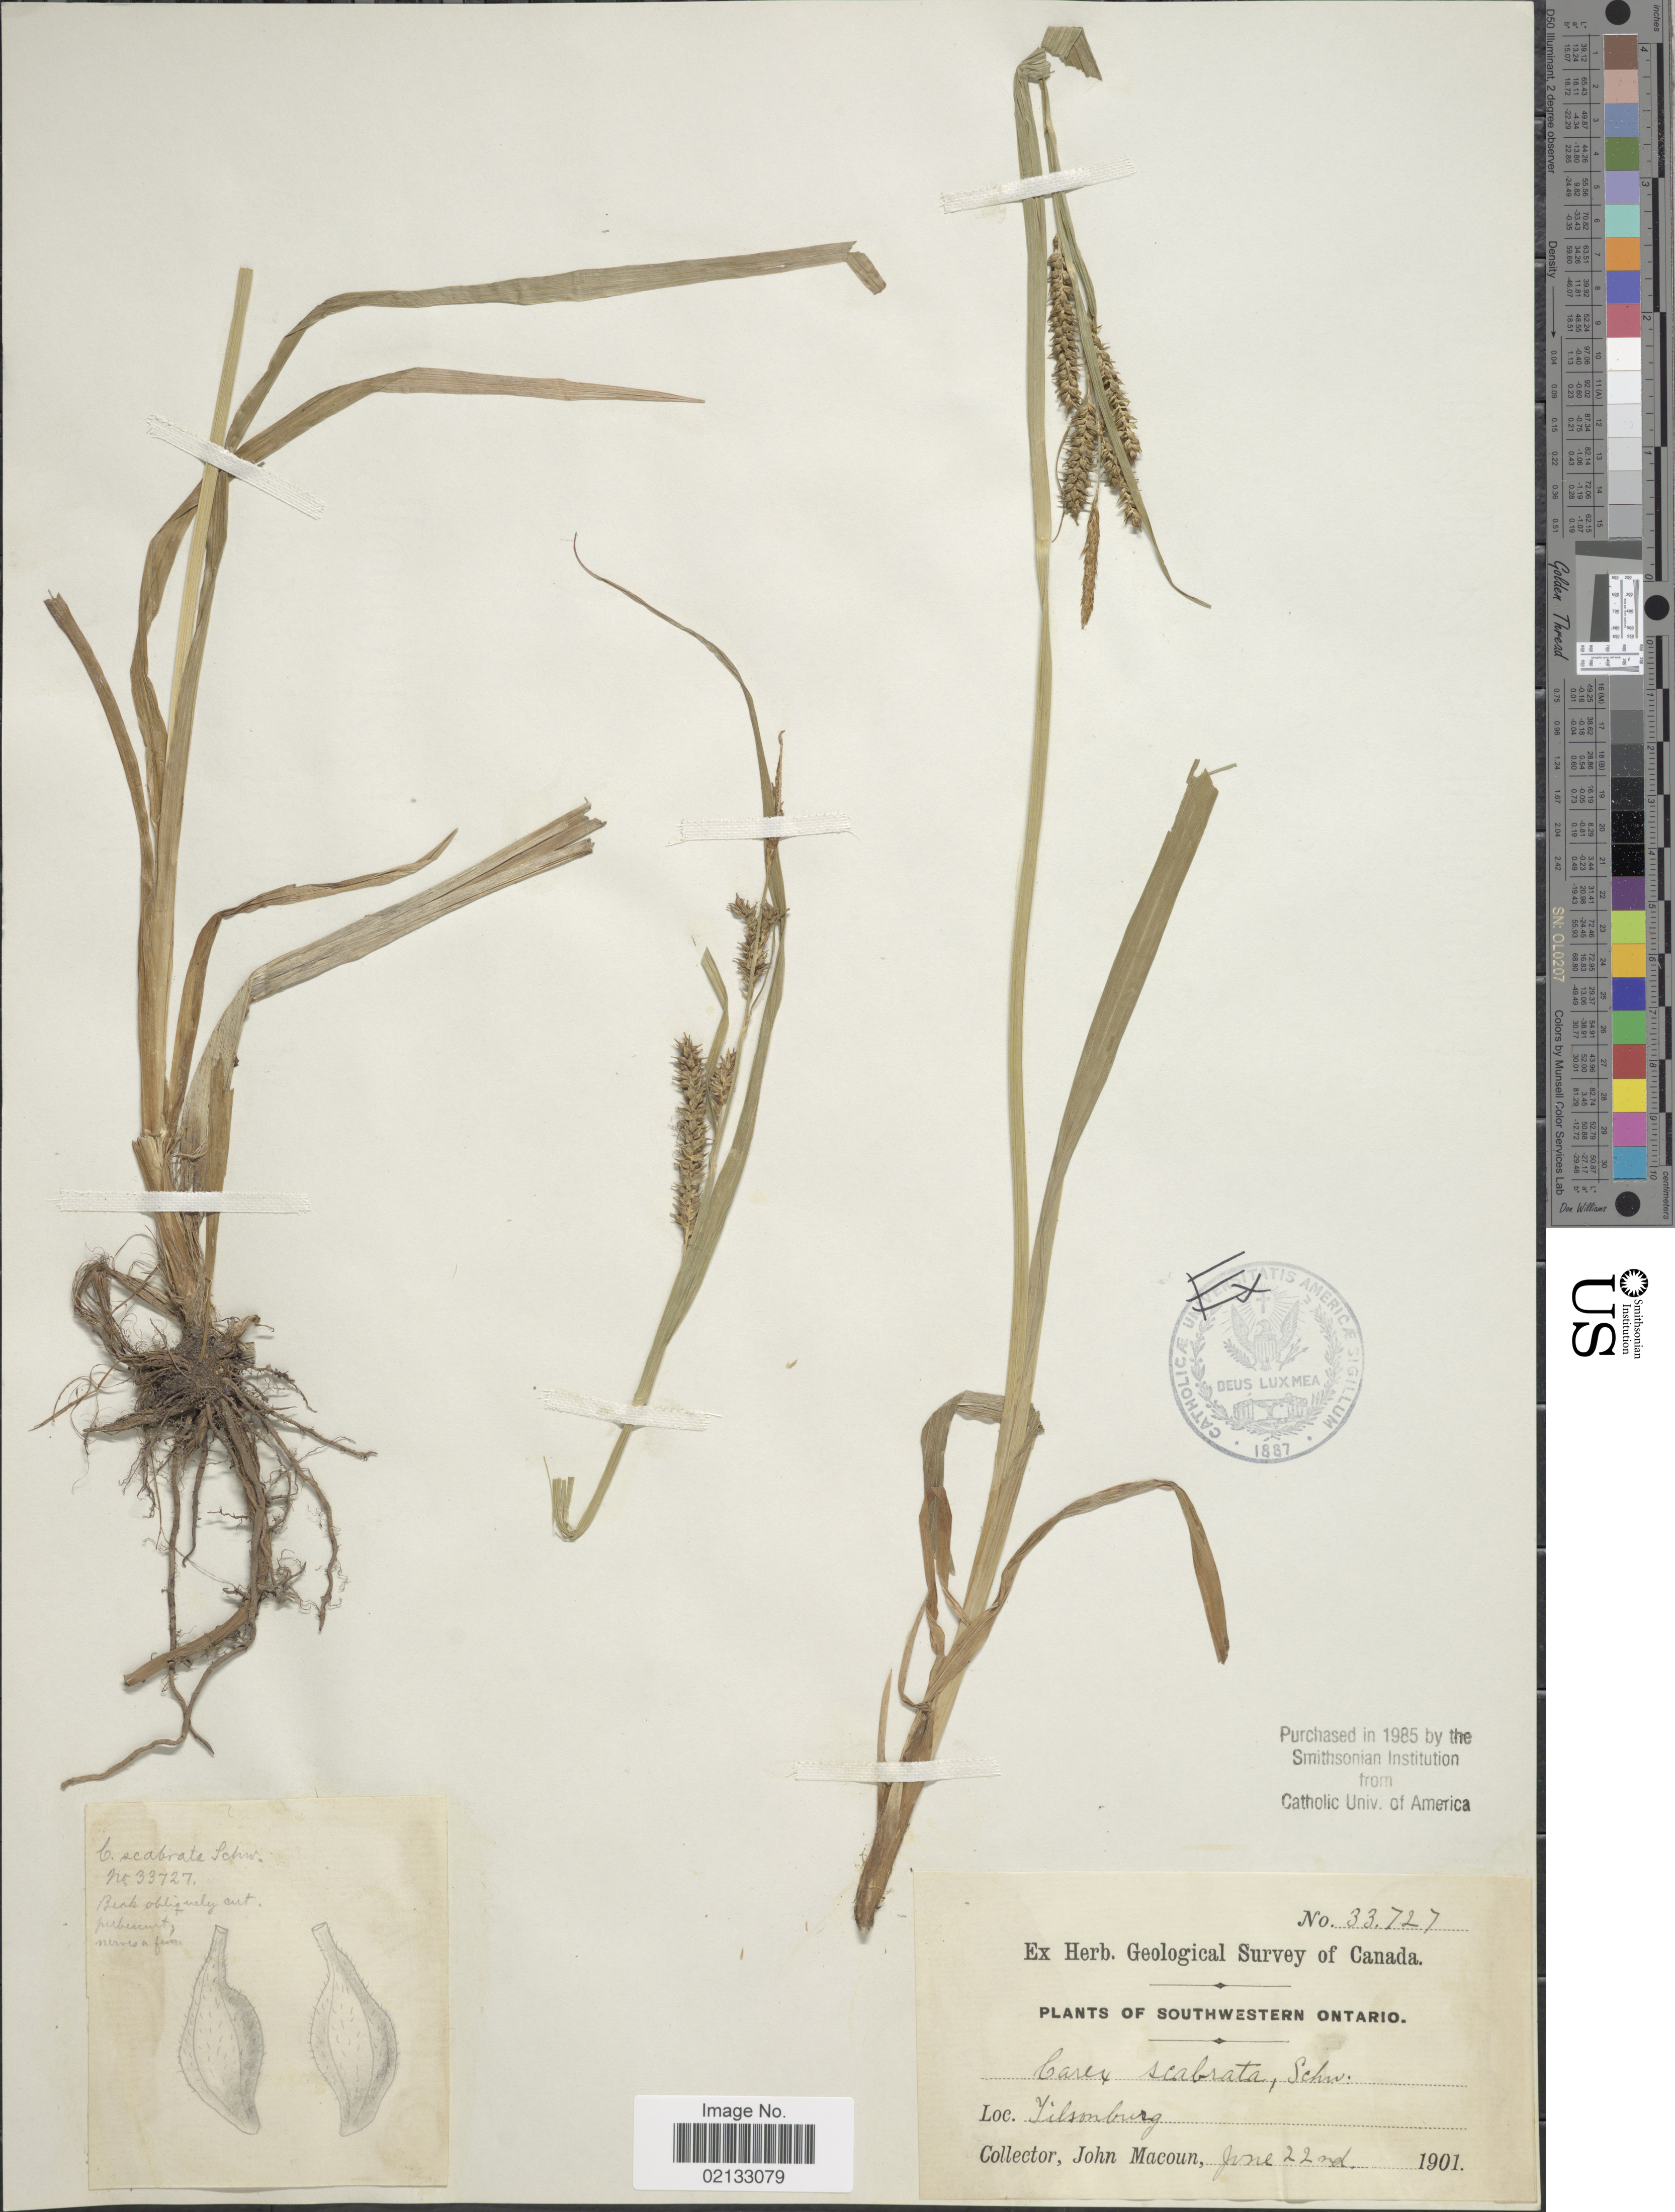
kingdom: Plantae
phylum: Tracheophyta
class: Liliopsida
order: Poales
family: Cyperaceae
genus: Carex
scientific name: Carex scabrata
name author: Schwein.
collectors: J. Macoun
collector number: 33727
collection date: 1901-06-22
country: Canada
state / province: Ontario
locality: Southwestern Ontario. Tilsonburg